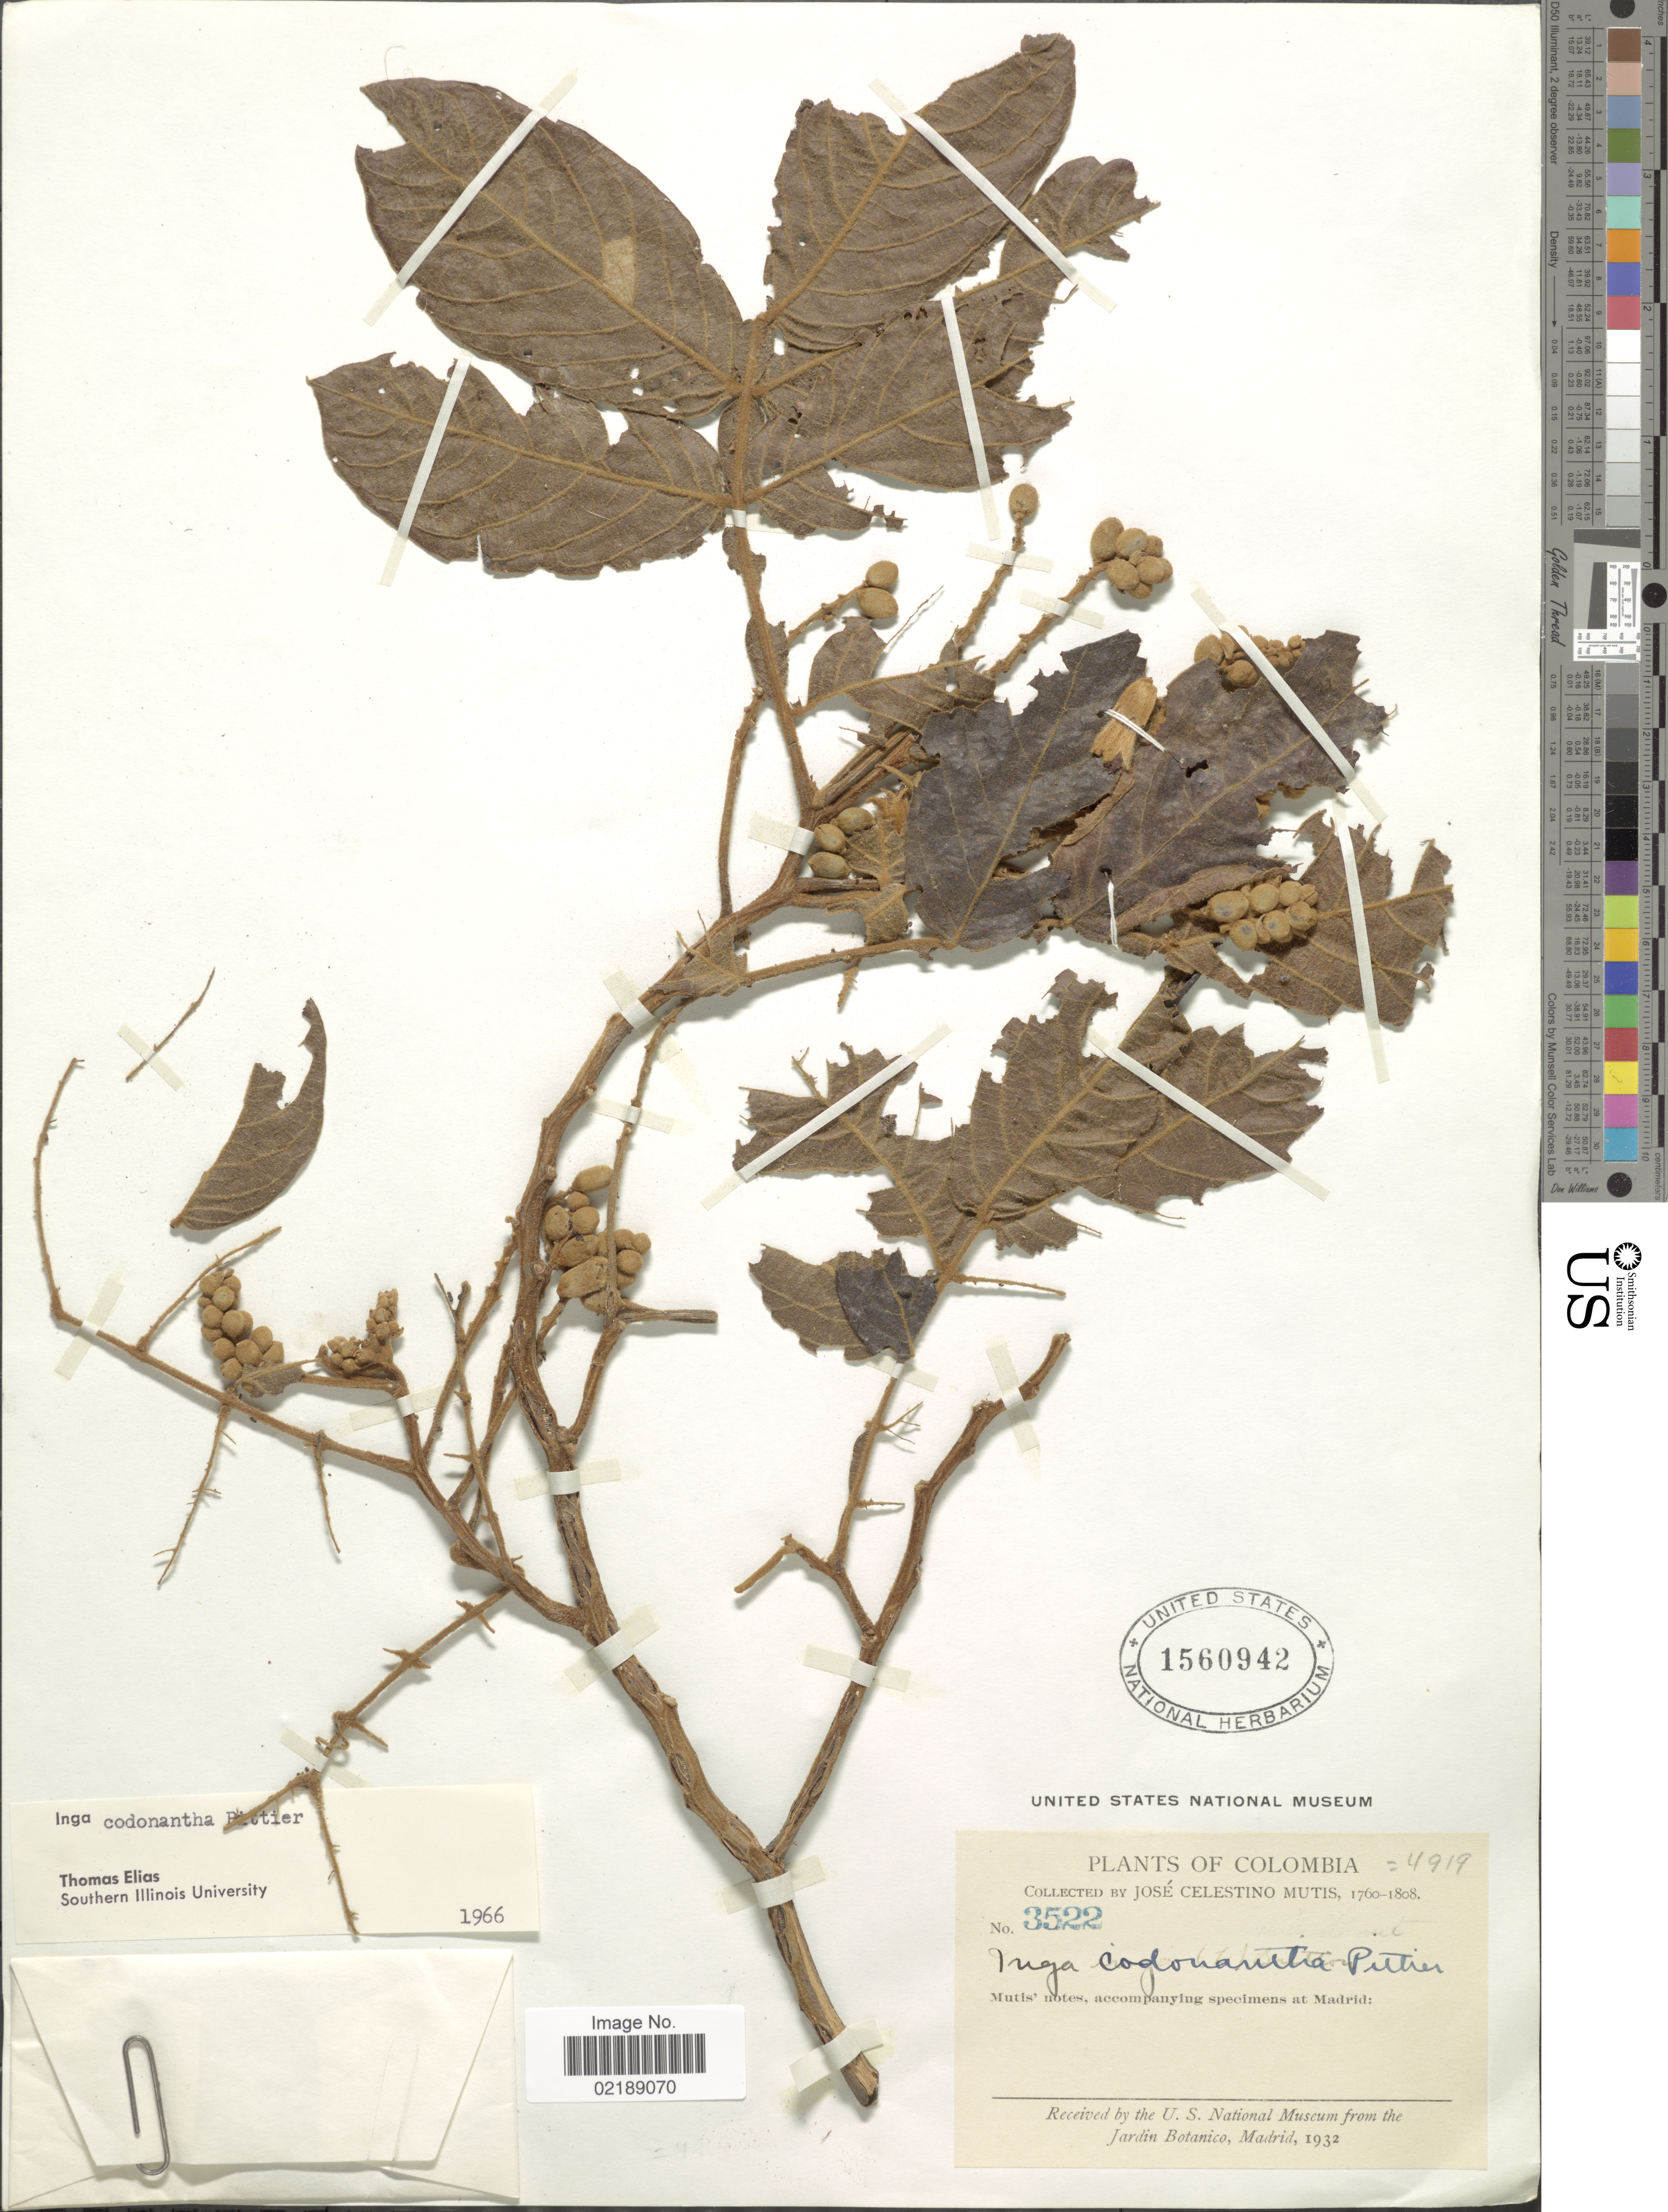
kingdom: Plantae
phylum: Tracheophyta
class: Magnoliopsida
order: Fabales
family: Fabaceae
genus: Inga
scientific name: Inga ornata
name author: Kunth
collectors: J. C. B. Mutis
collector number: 3522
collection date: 1760/1808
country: Colombia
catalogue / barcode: US 1560942